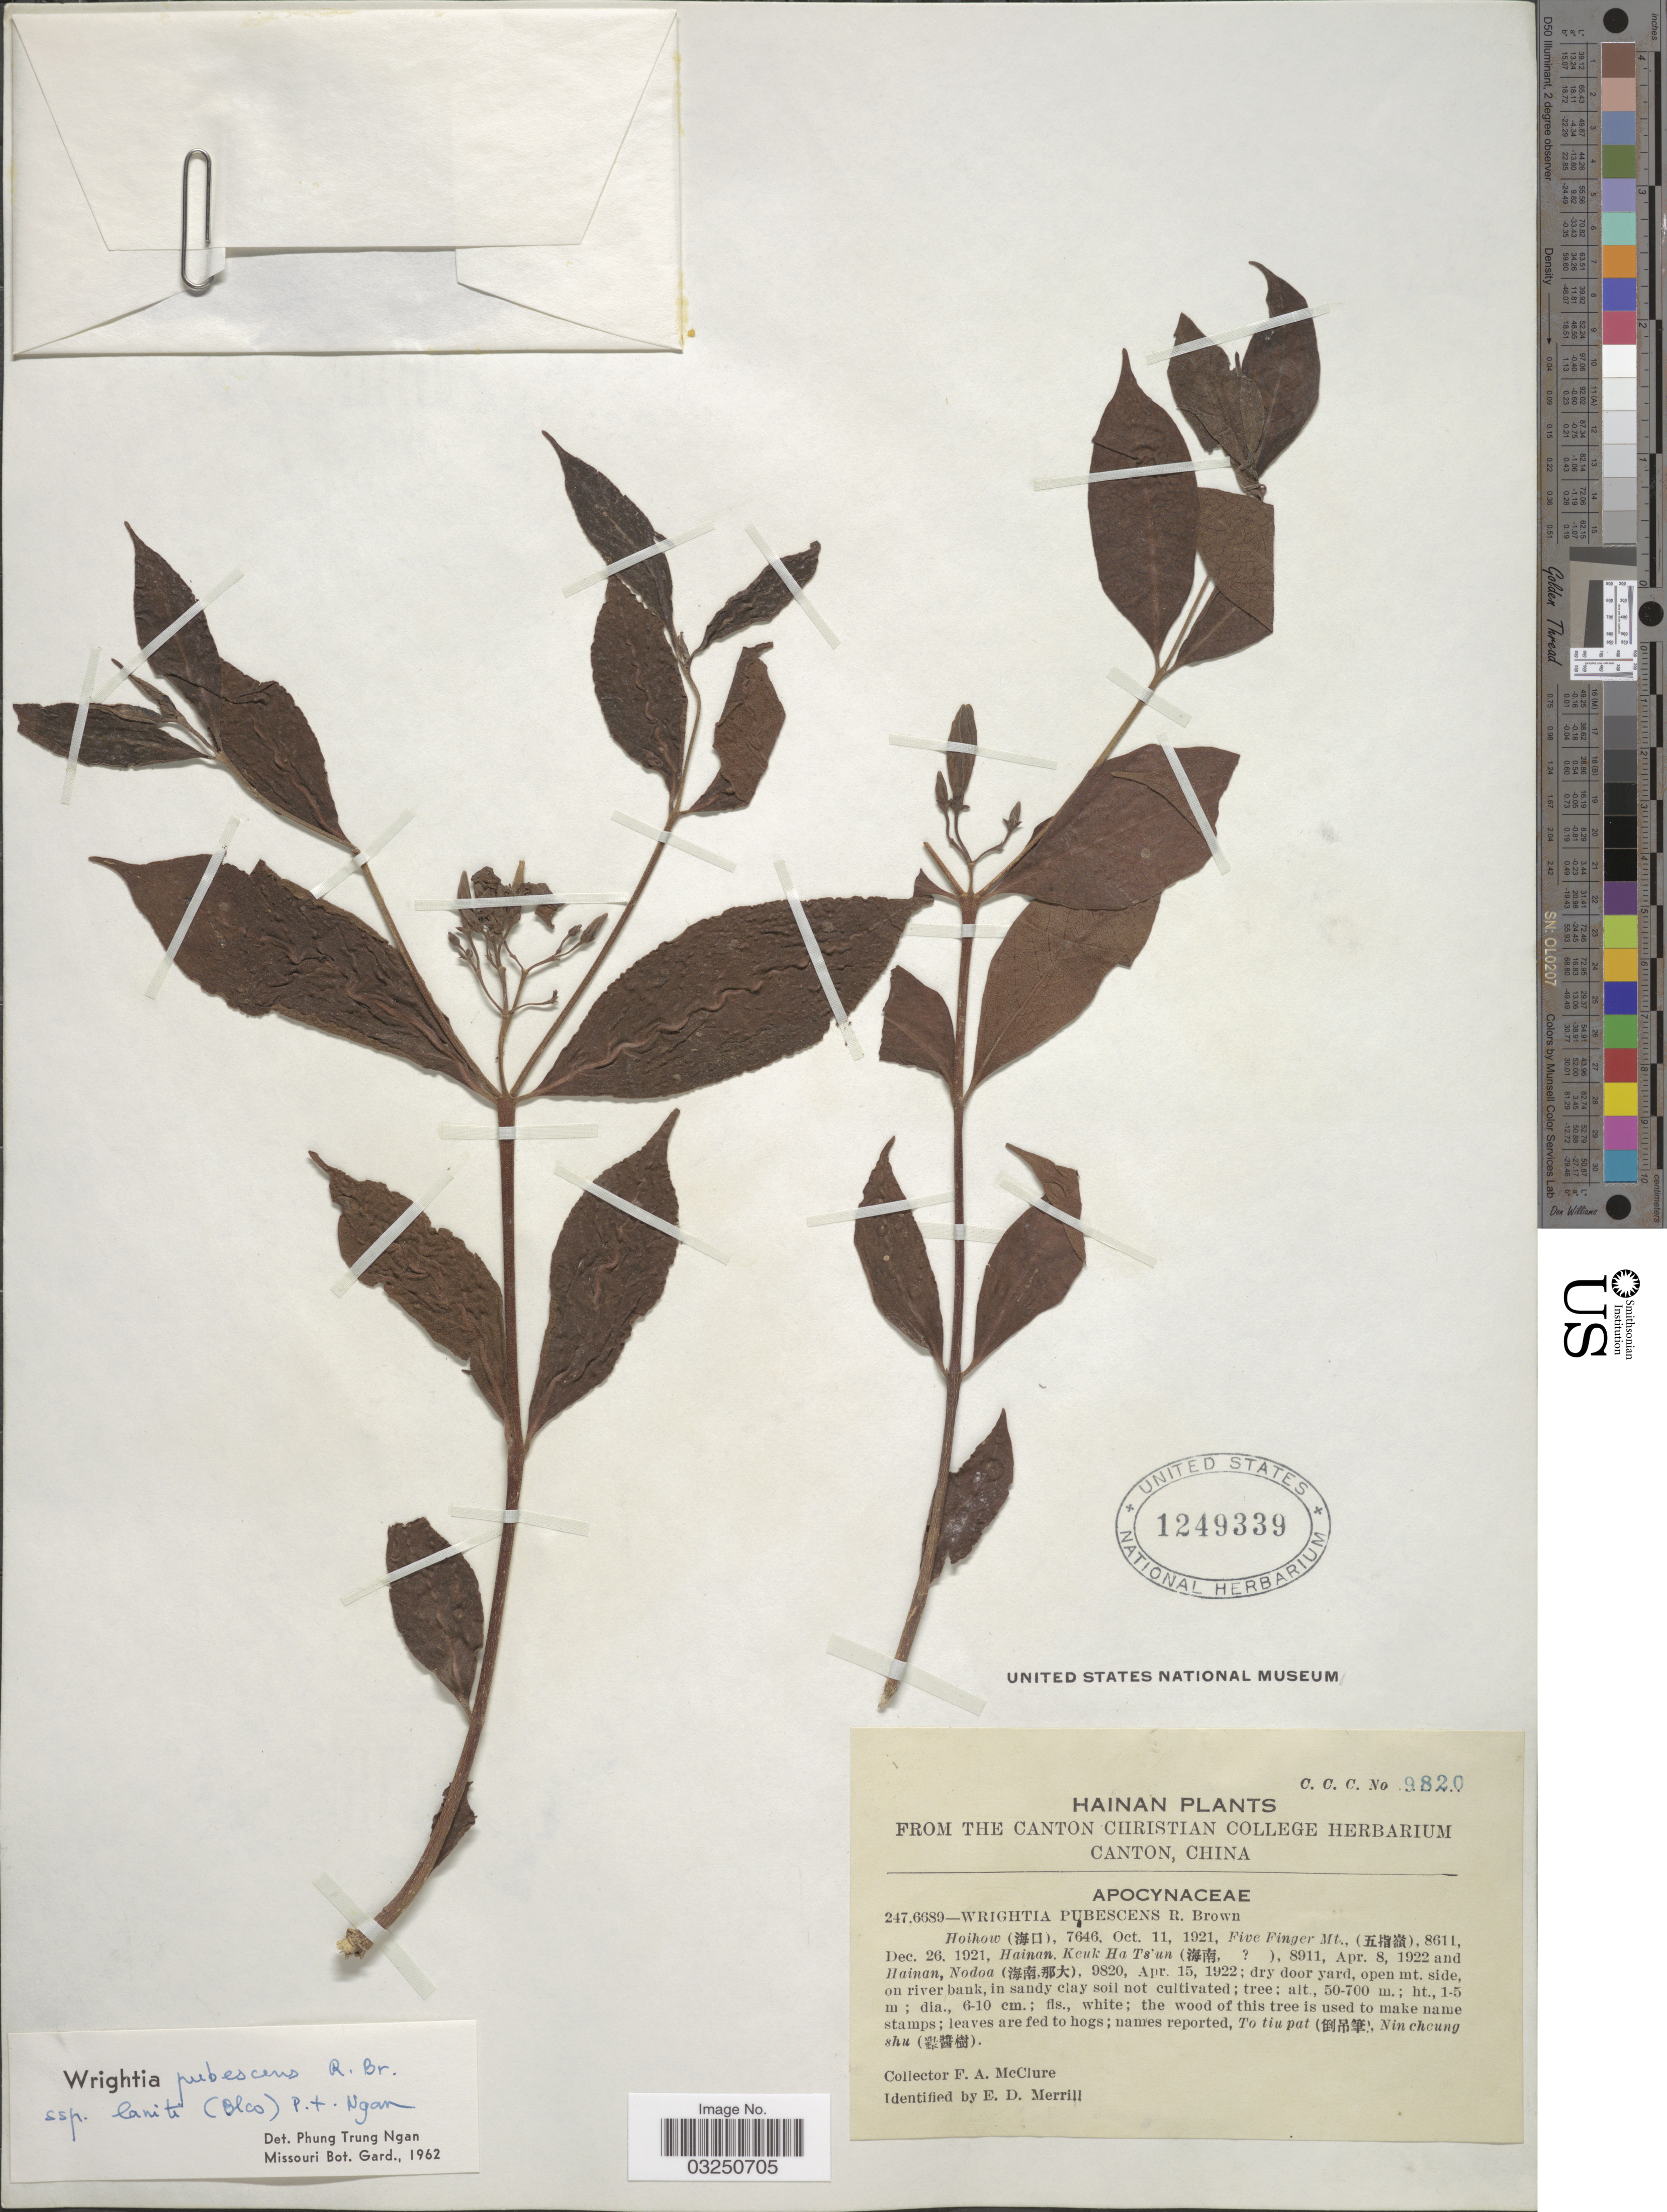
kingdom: Plantae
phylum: Tracheophyta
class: Magnoliopsida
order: Gentianales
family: Apocynaceae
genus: Wrightia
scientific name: Wrightia pubescens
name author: R. Br.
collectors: F. A. McClure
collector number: C.C.C. 9820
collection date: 1922-04-15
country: China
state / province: Hainan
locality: Nodoa.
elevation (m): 50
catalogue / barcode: US 1249339